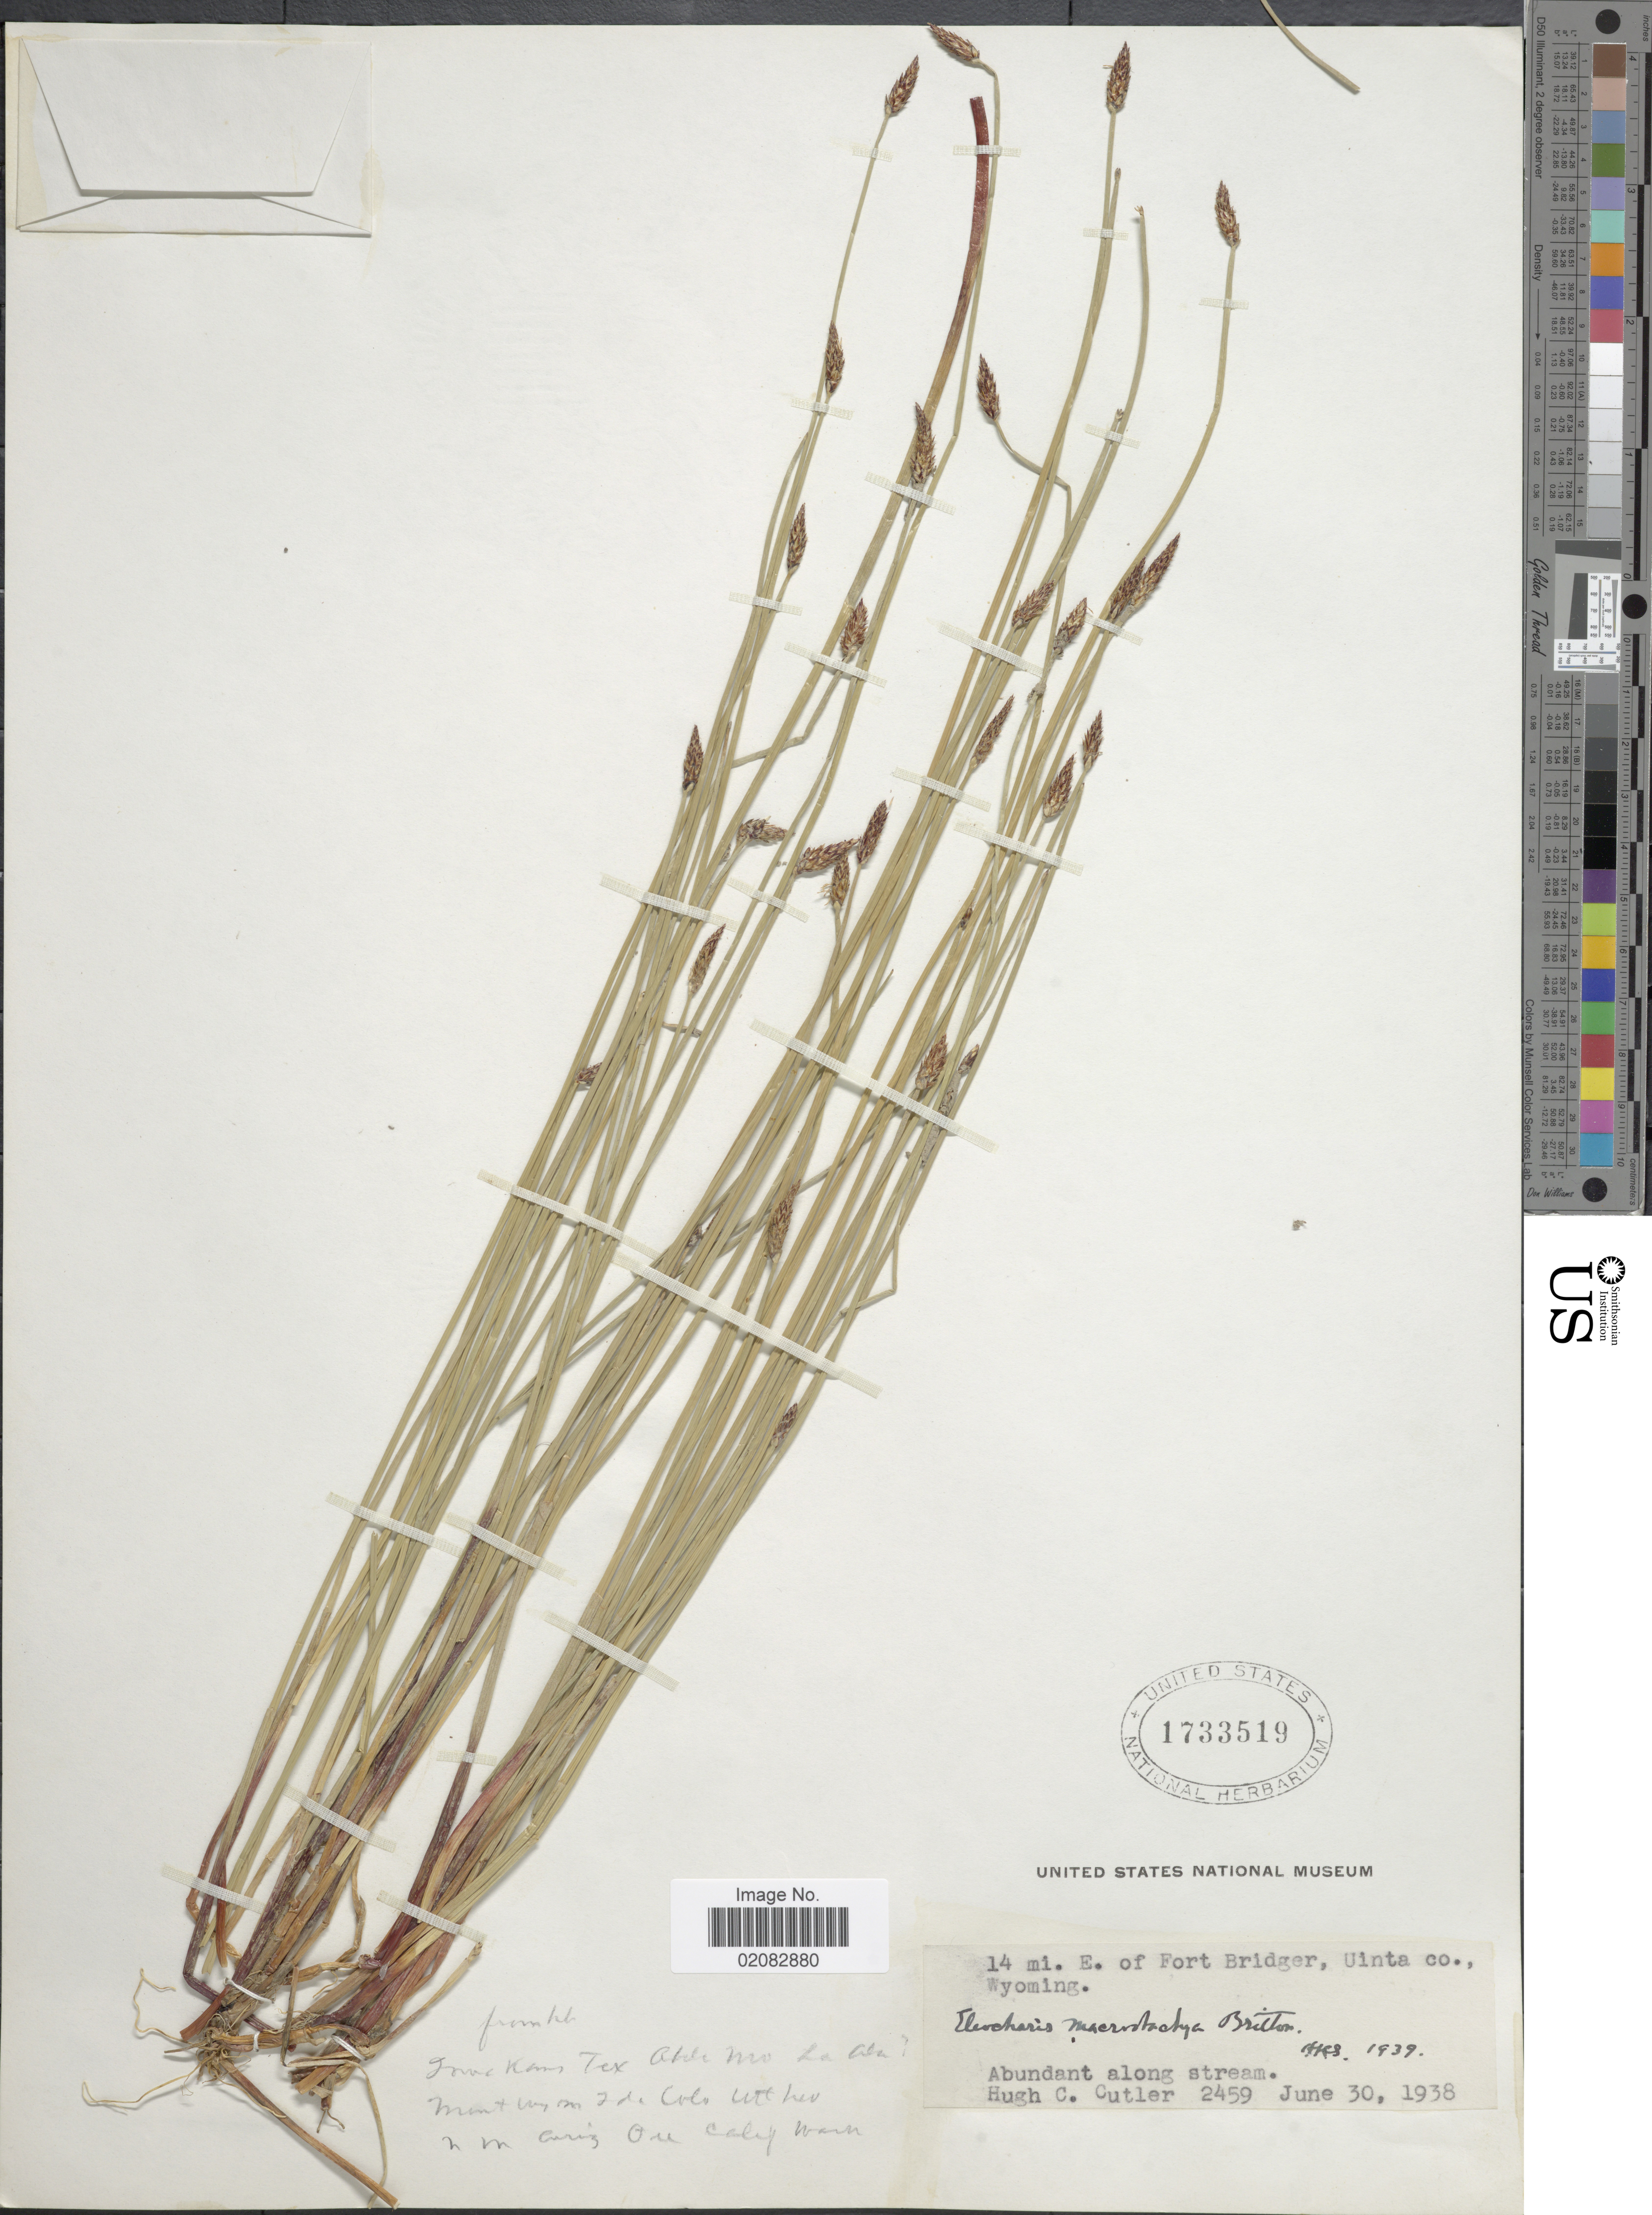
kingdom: Plantae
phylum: Tracheophyta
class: Liliopsida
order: Poales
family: Cyperaceae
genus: Eleocharis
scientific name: Eleocharis macrostachya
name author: Britton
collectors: H. C. Cutler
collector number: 2459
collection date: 1938-06-30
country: United States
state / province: Wyoming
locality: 14 mi. E. of Fort Bridger, Uinta Co.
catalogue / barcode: US 1733519